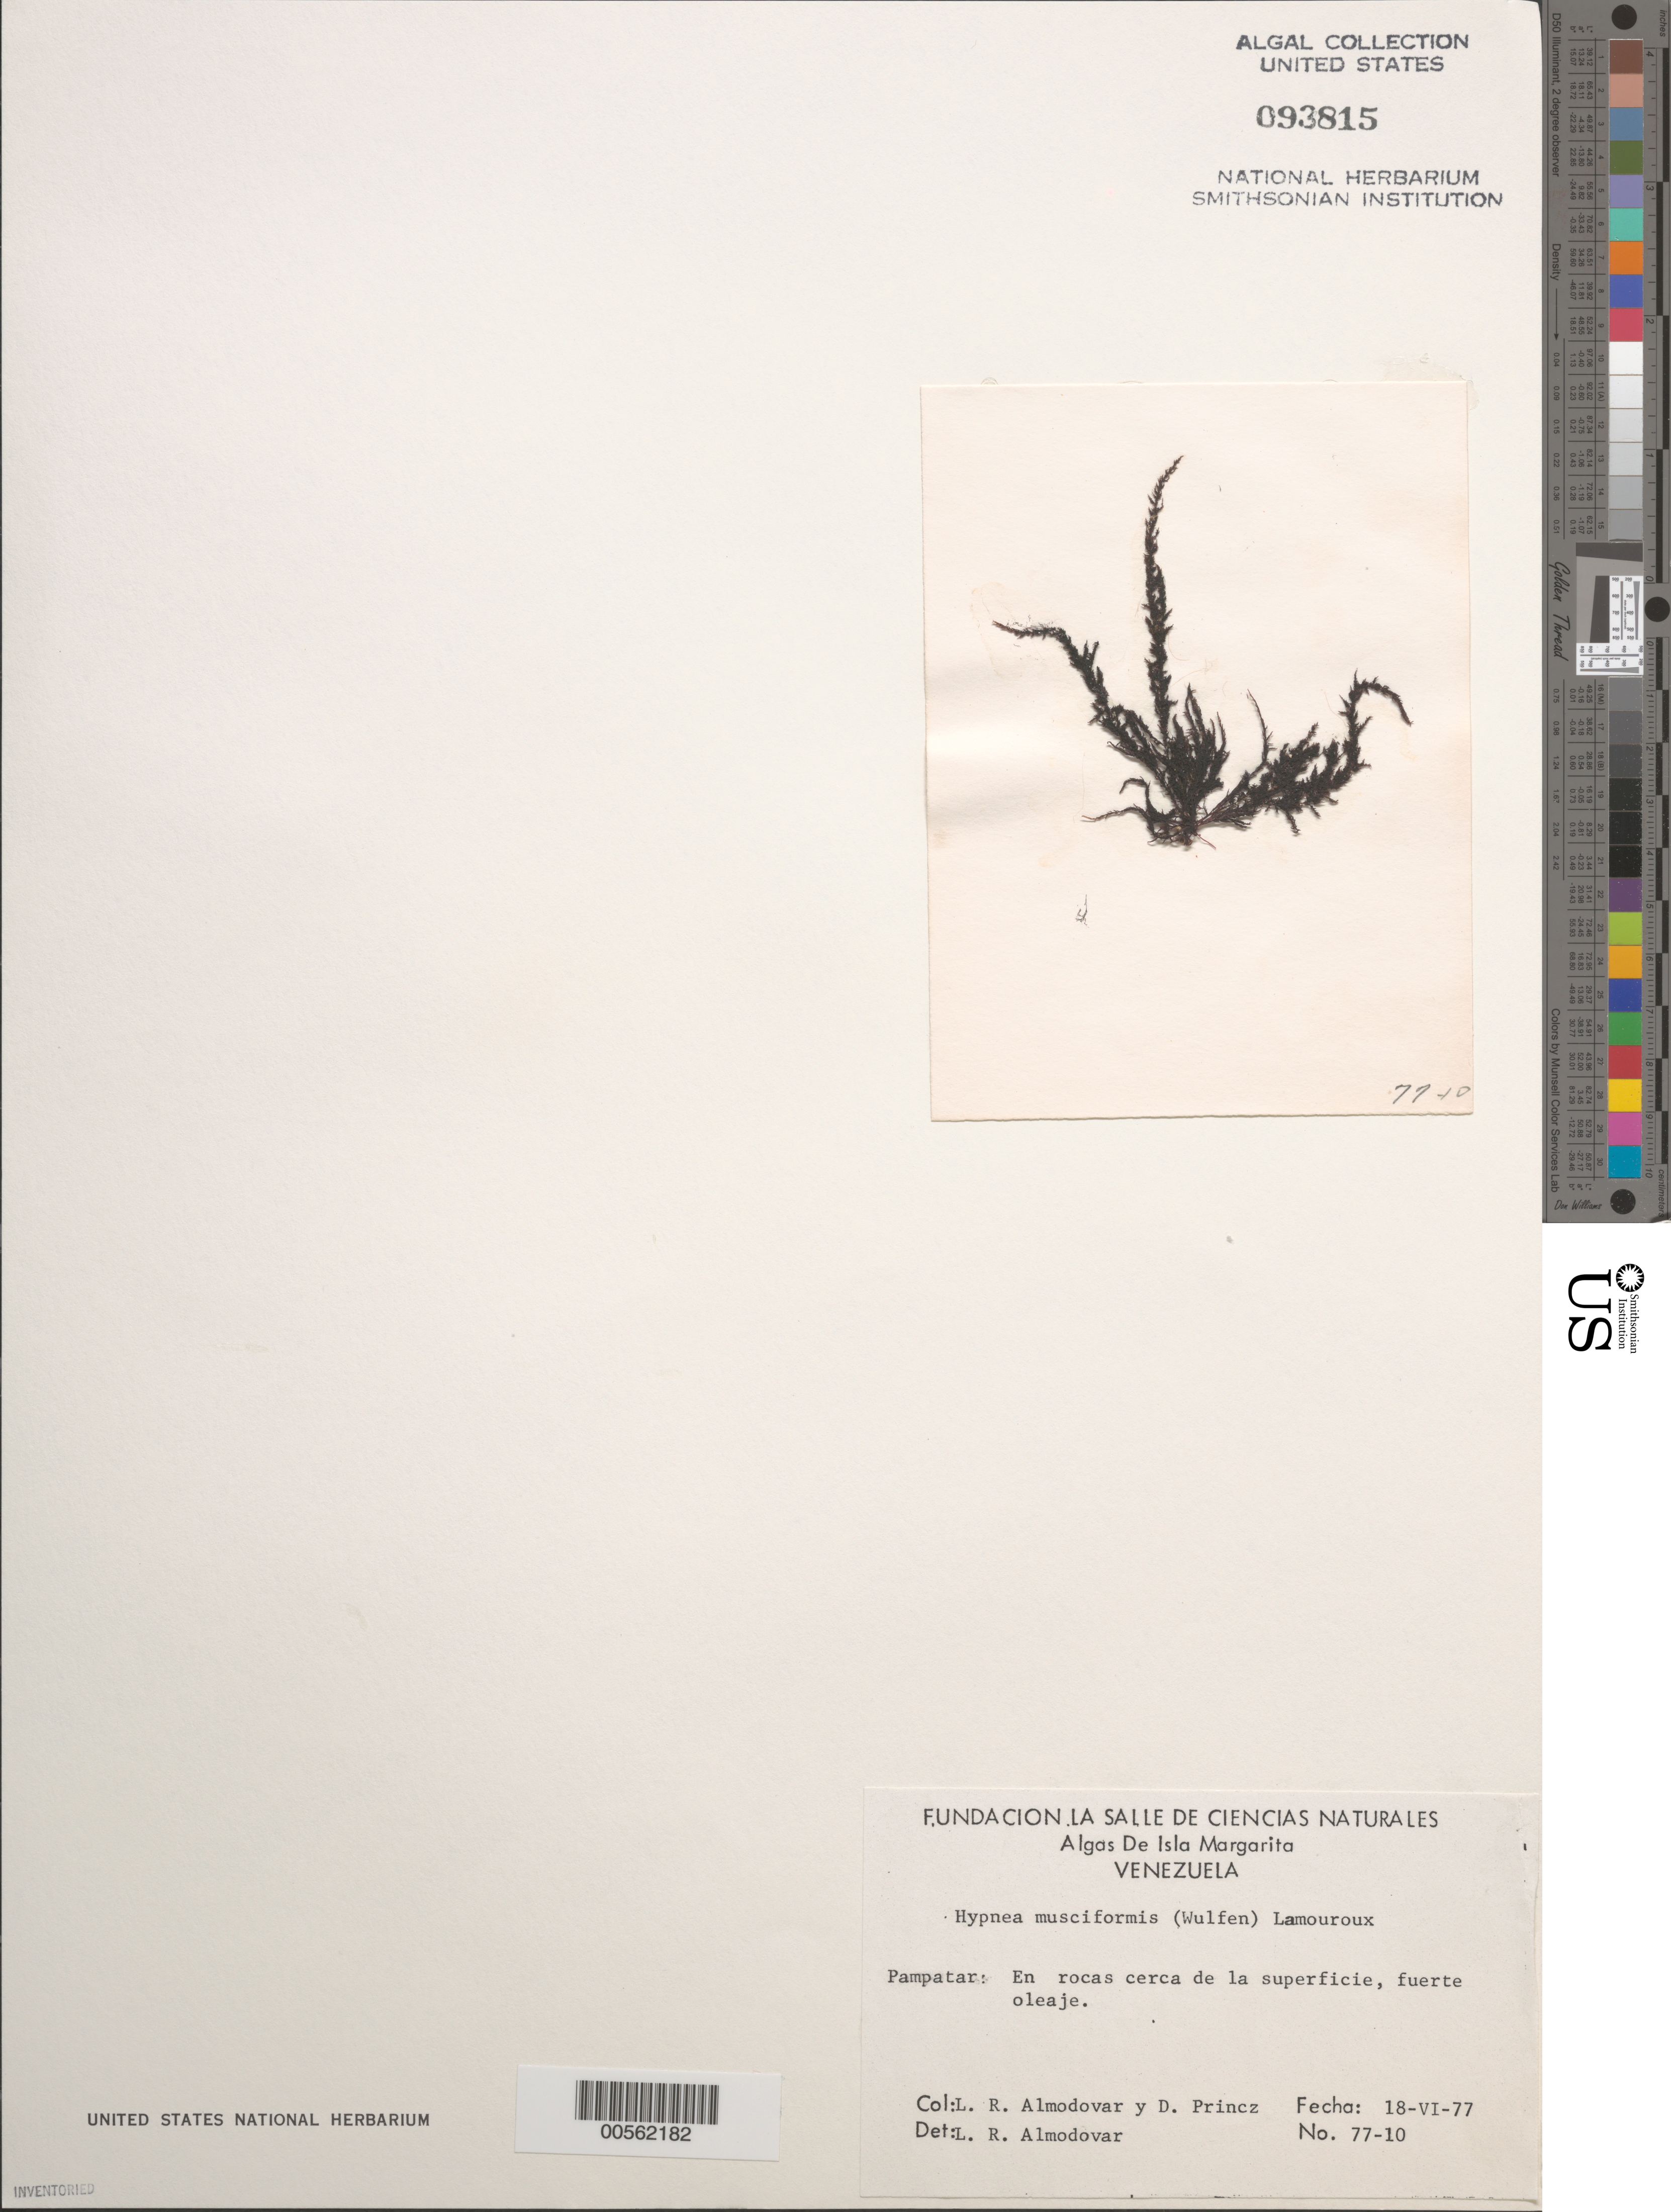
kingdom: Plantae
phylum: Rhodophyta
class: Florideophyceae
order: Gigartinales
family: Cystocloniaceae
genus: Hypnea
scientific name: Hypnea musciformis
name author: (Wulfen) J.V.Lamouroux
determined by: Almodovar, L. R.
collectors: L. Almodovar & D. Princz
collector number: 77-10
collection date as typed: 18 Jun 1977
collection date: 1977-06-18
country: Venezuela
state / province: Nueva Esparta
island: Margarita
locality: Pampatar, isla de margarita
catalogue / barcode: US 93815